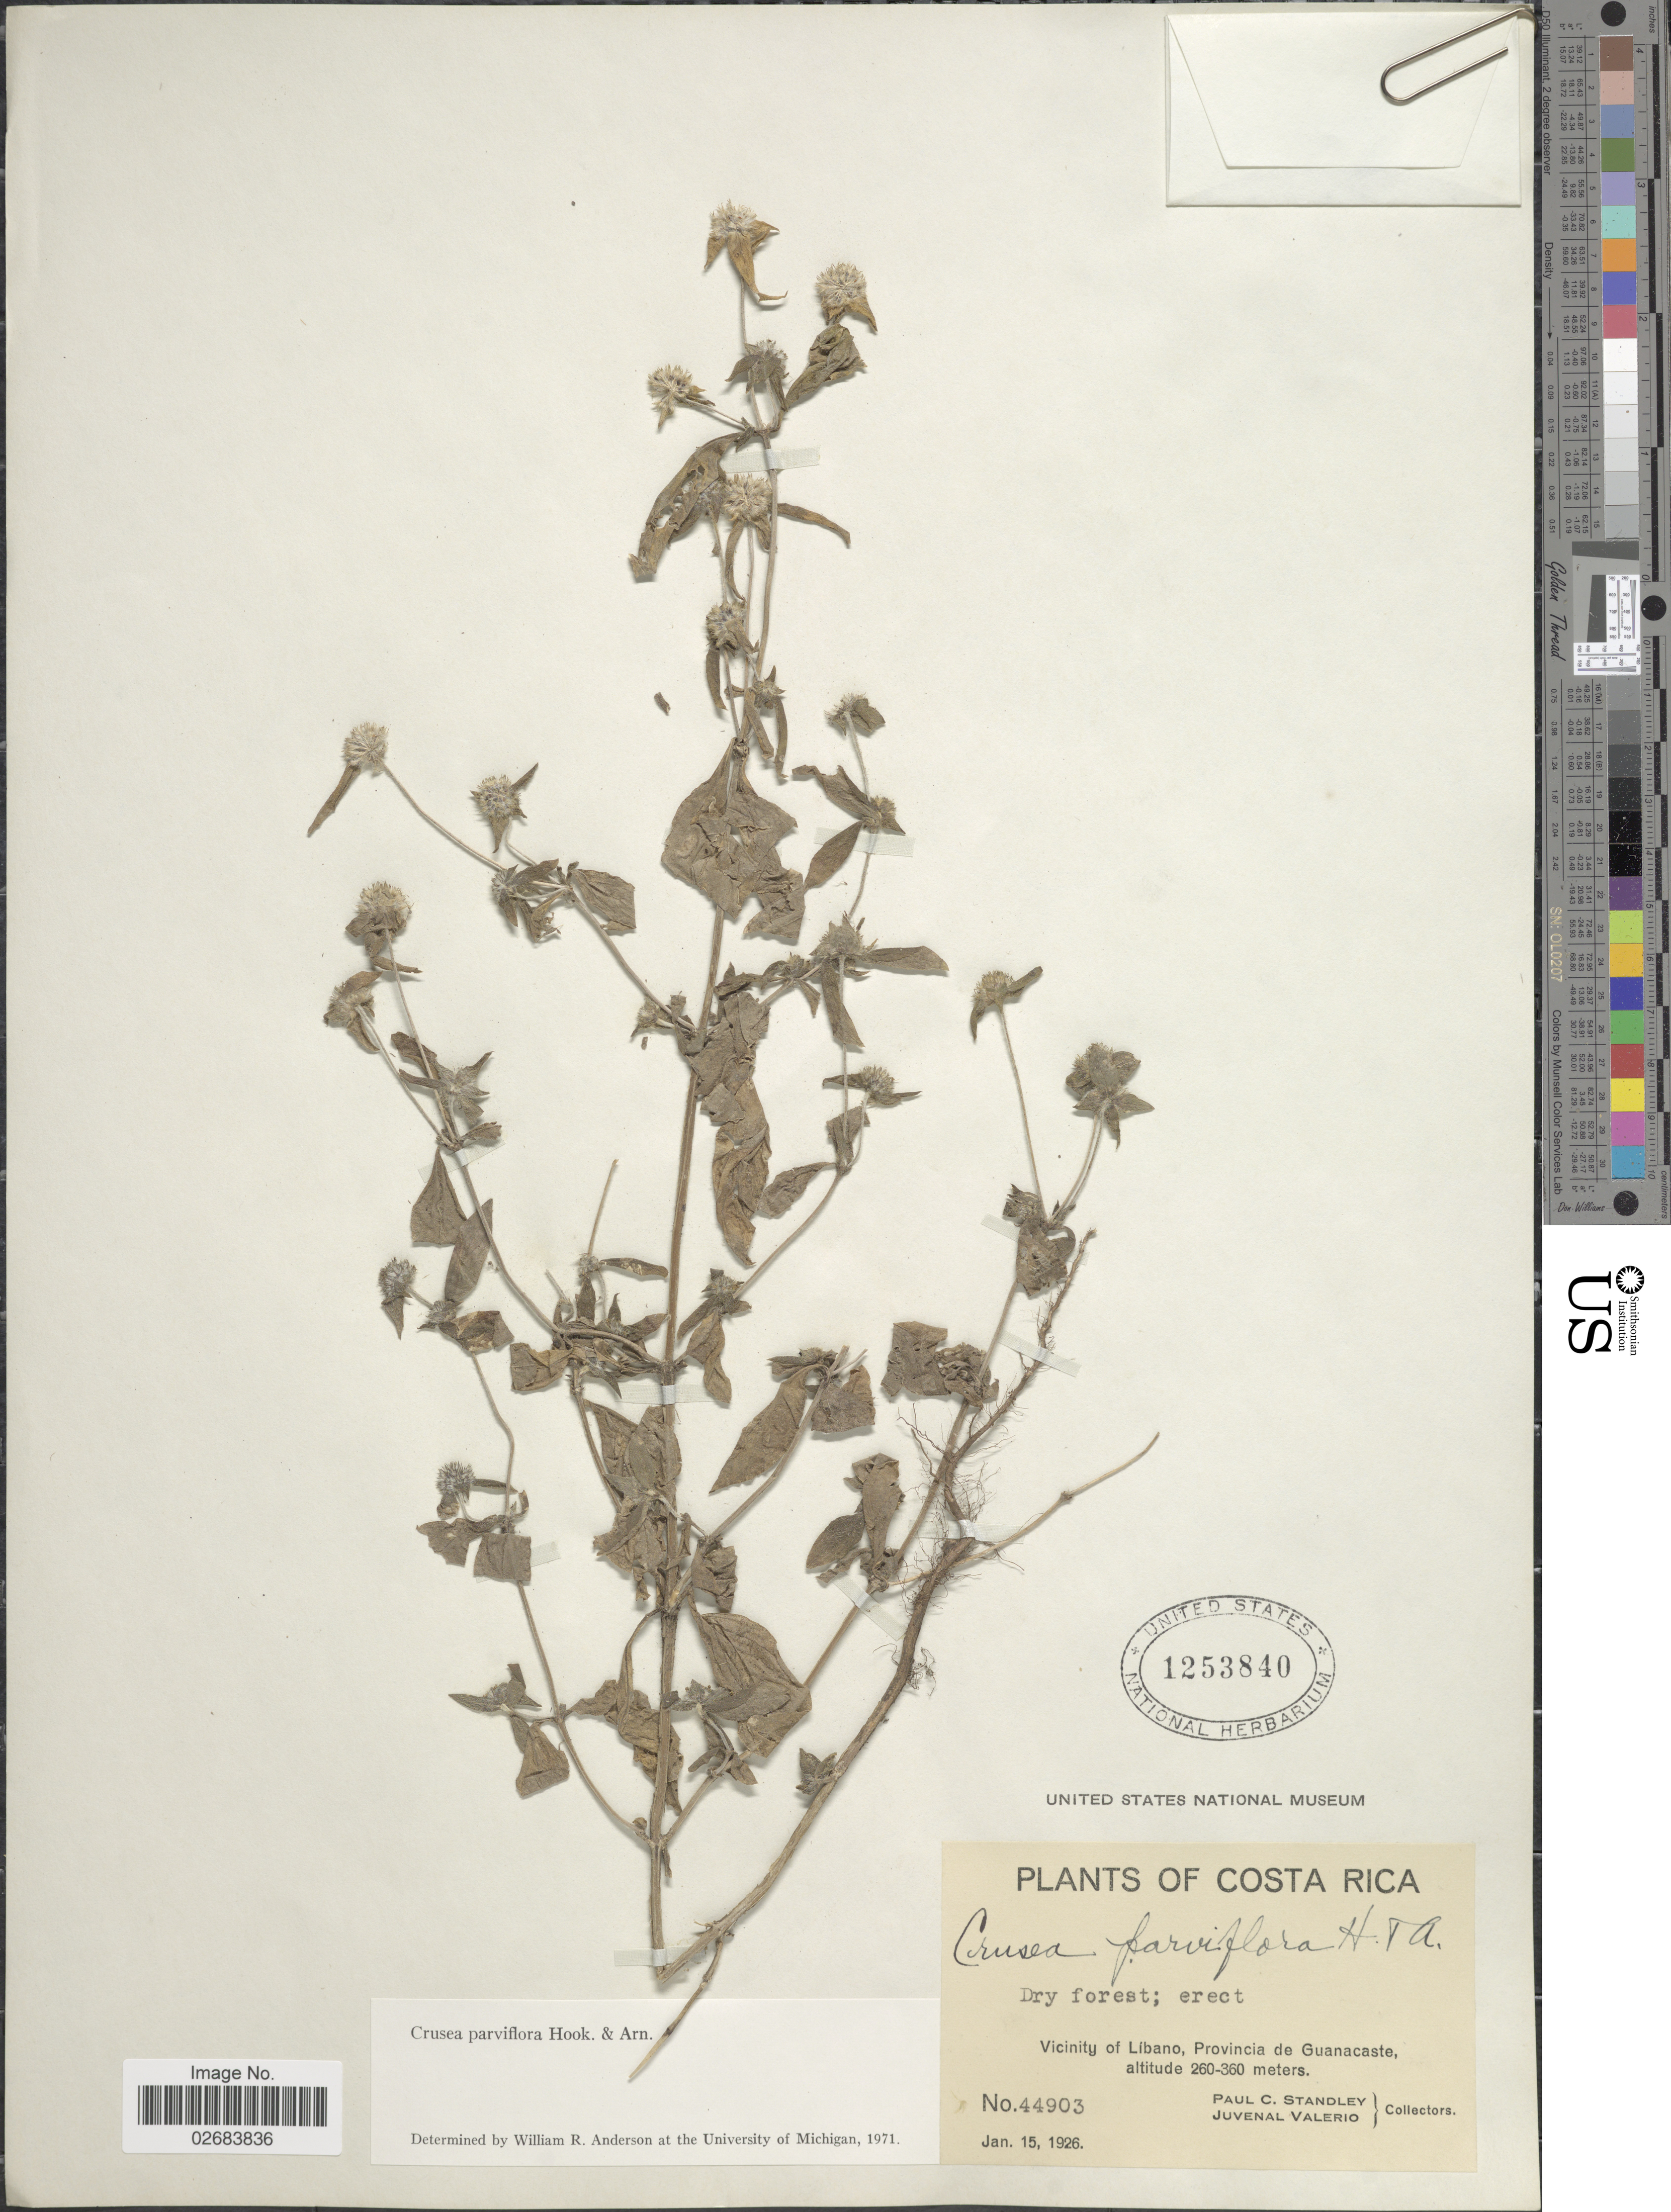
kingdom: Plantae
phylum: Tracheophyta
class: Magnoliopsida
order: Gentianales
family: Rubiaceae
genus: Crusea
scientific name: Crusea parviflora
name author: Hook. & Arn.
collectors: P. C. Standley & J. Valerio R.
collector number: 44903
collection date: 1926-01-15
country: Costa Rica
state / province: Guanacaste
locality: Vicinity of Libano.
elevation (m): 260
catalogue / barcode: US 1253840